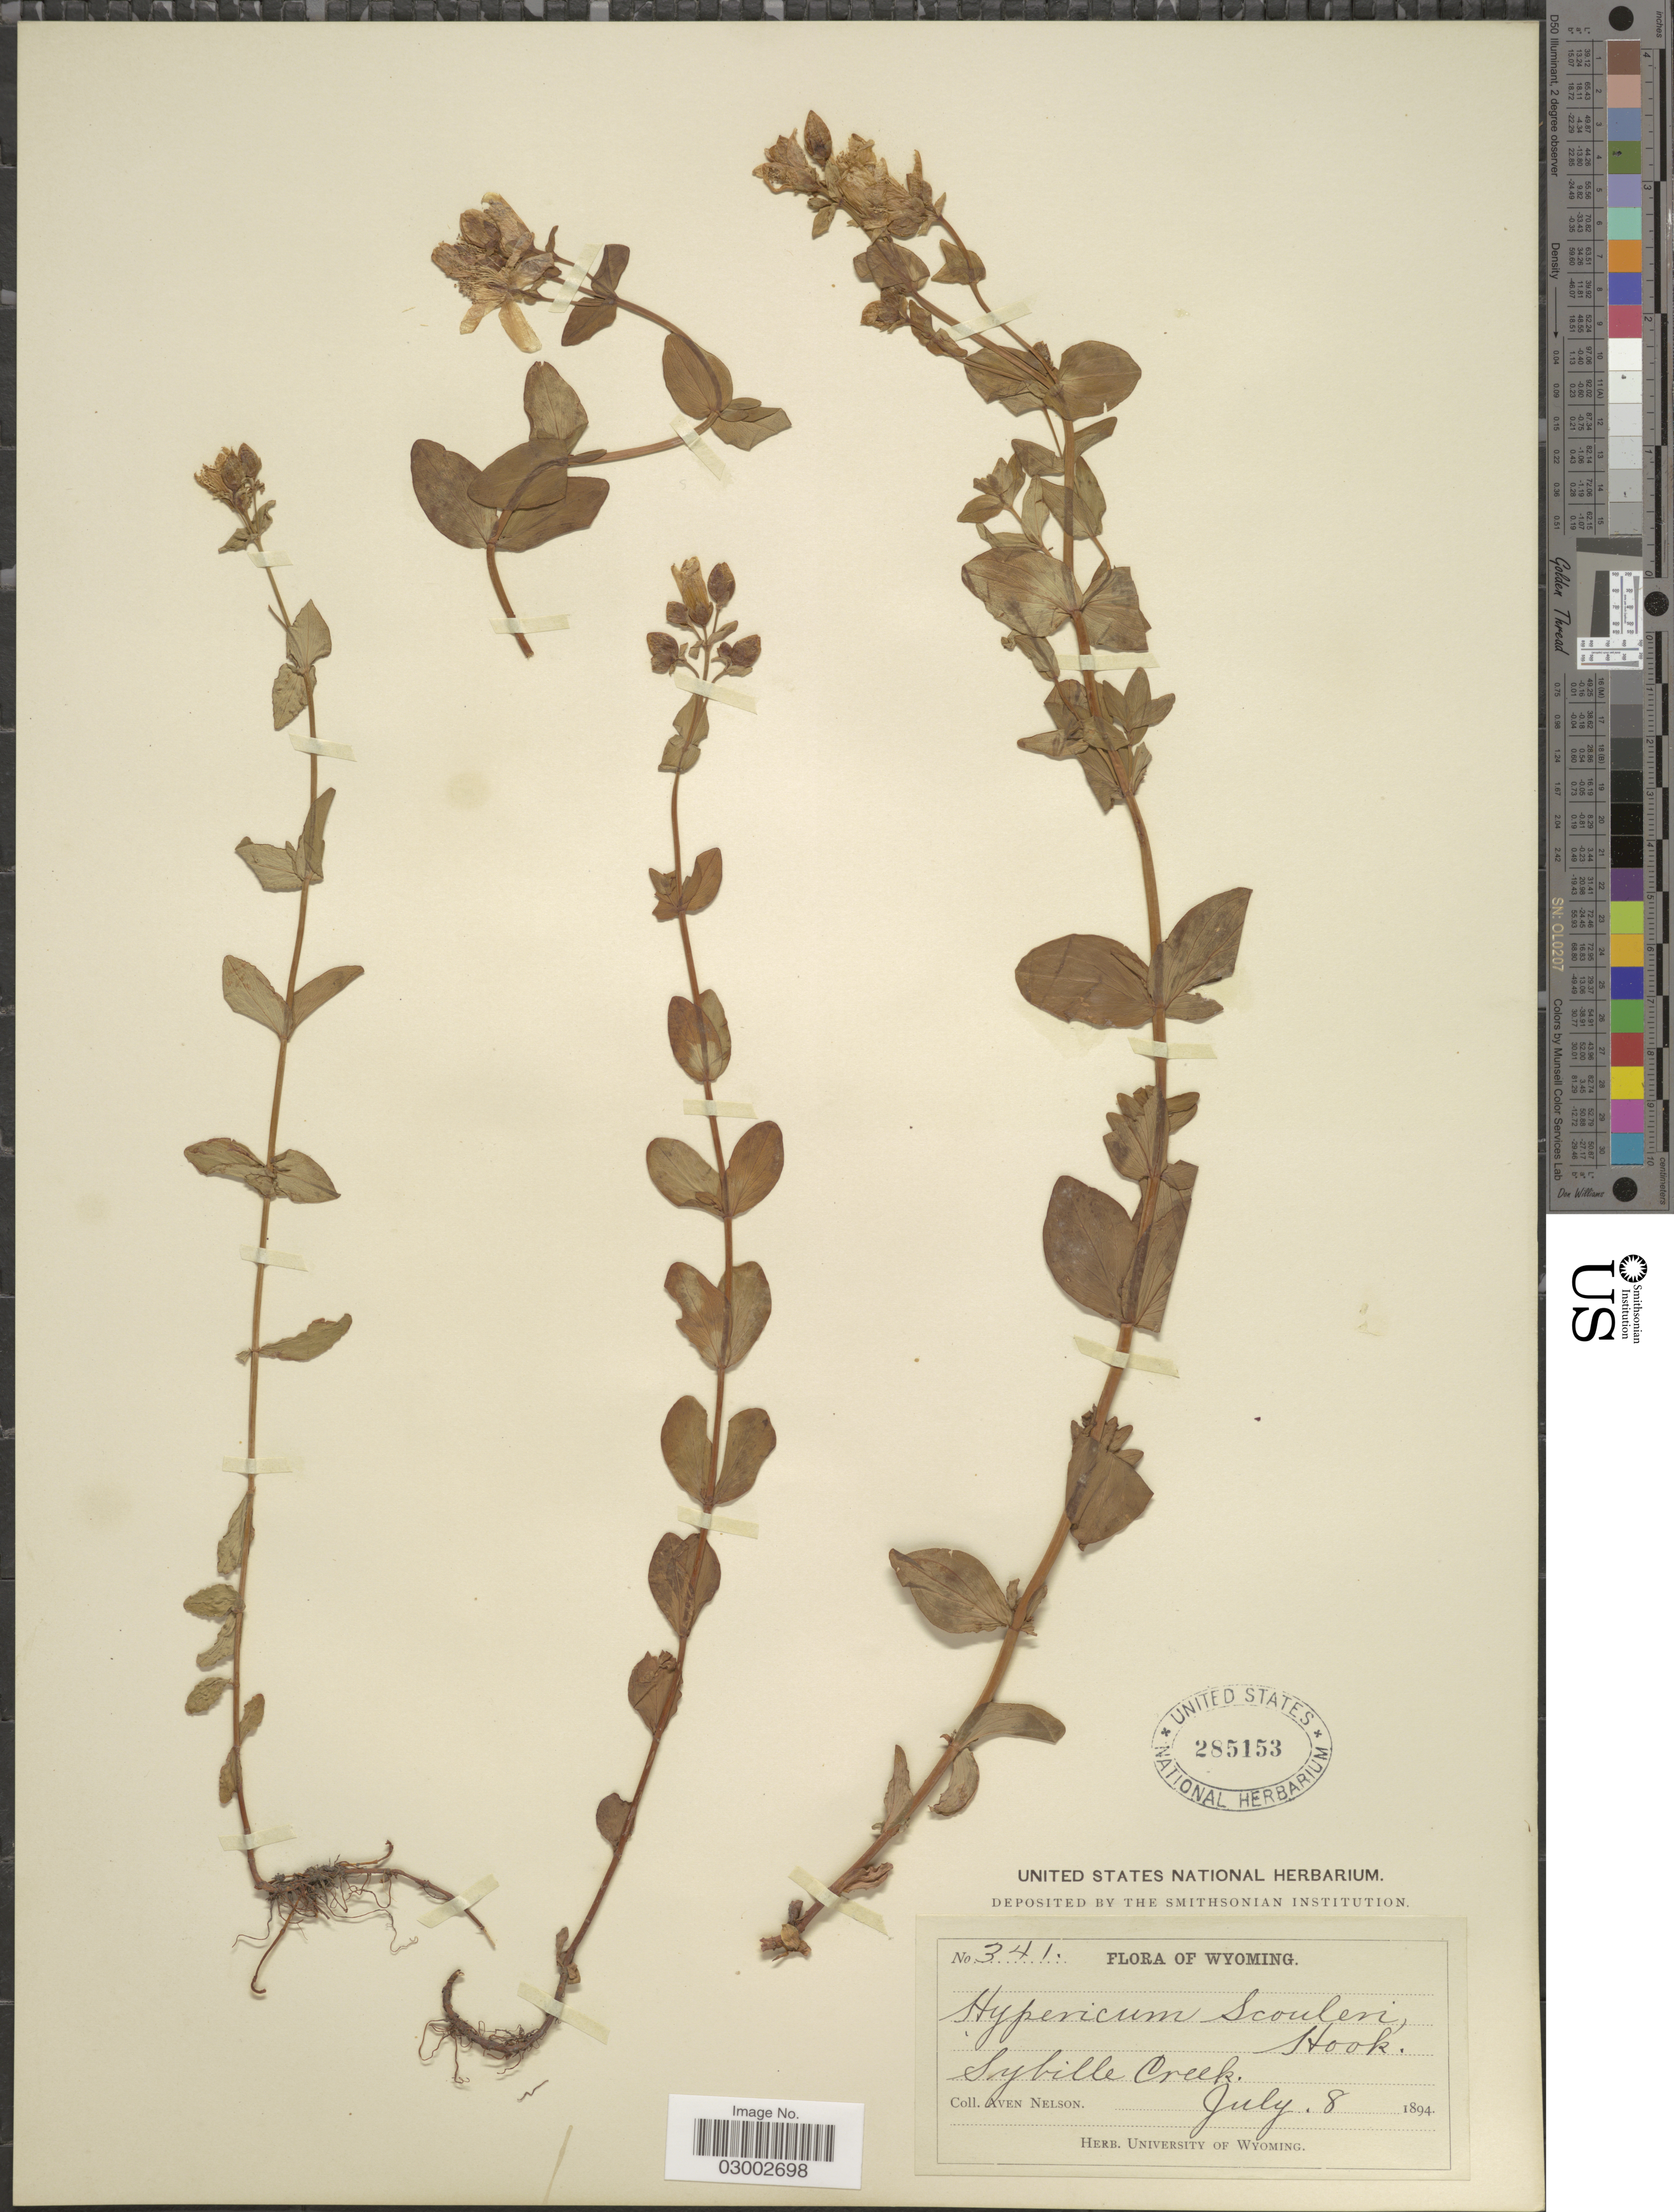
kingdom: Plantae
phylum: Tracheophyta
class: Magnoliopsida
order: Malpighiales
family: Hypericaceae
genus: Hypericum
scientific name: Hypericum scouleri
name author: Hook.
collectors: A. Nelson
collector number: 341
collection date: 1894-07-08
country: United States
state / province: Wyoming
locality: Sybille Creek.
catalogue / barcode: US 285153